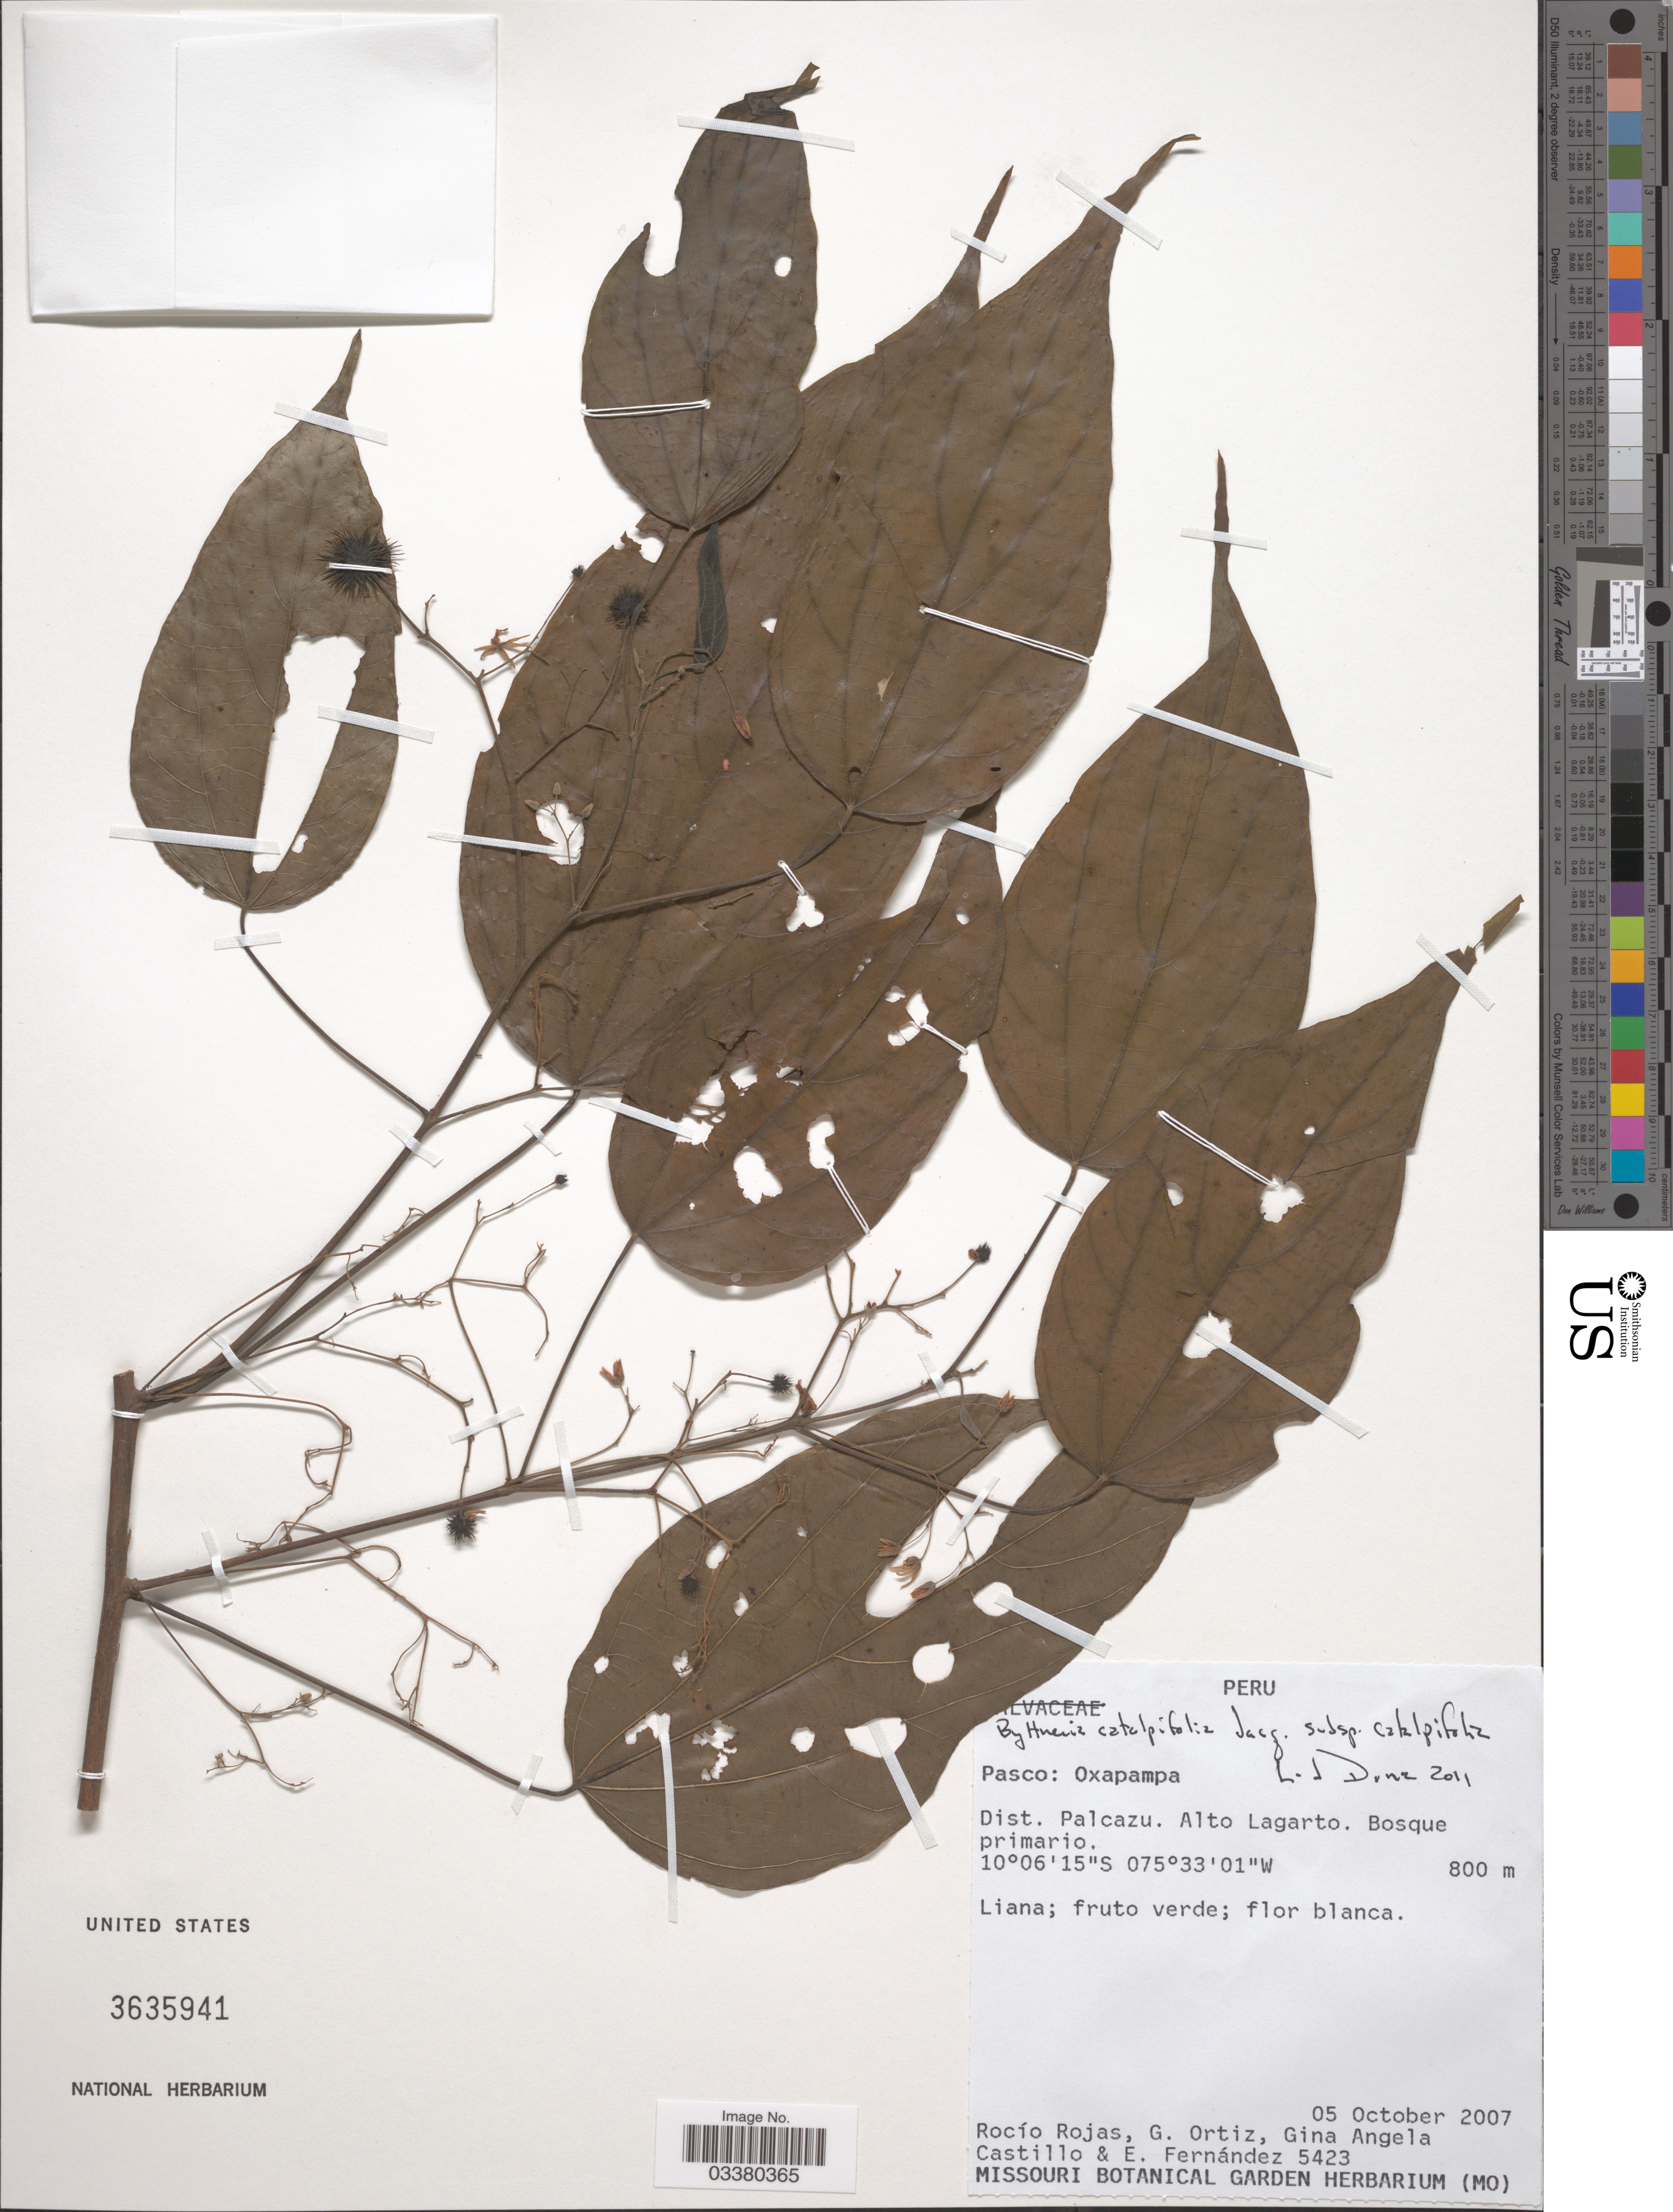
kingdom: Plantae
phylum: Tracheophyta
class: Magnoliopsida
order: Malvales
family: Malvaceae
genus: Byttneria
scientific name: Byttneria catalpifolia subsp. catalpifolia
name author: Jacq.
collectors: R. Rojas, G. Ortiz, G. Castillo & E. Fernandez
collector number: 5423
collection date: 2007-10-05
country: Peru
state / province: Pasco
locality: Oxapampa. Dist. Palcazu. Alto Lagarto.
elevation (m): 800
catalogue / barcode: US 3635941